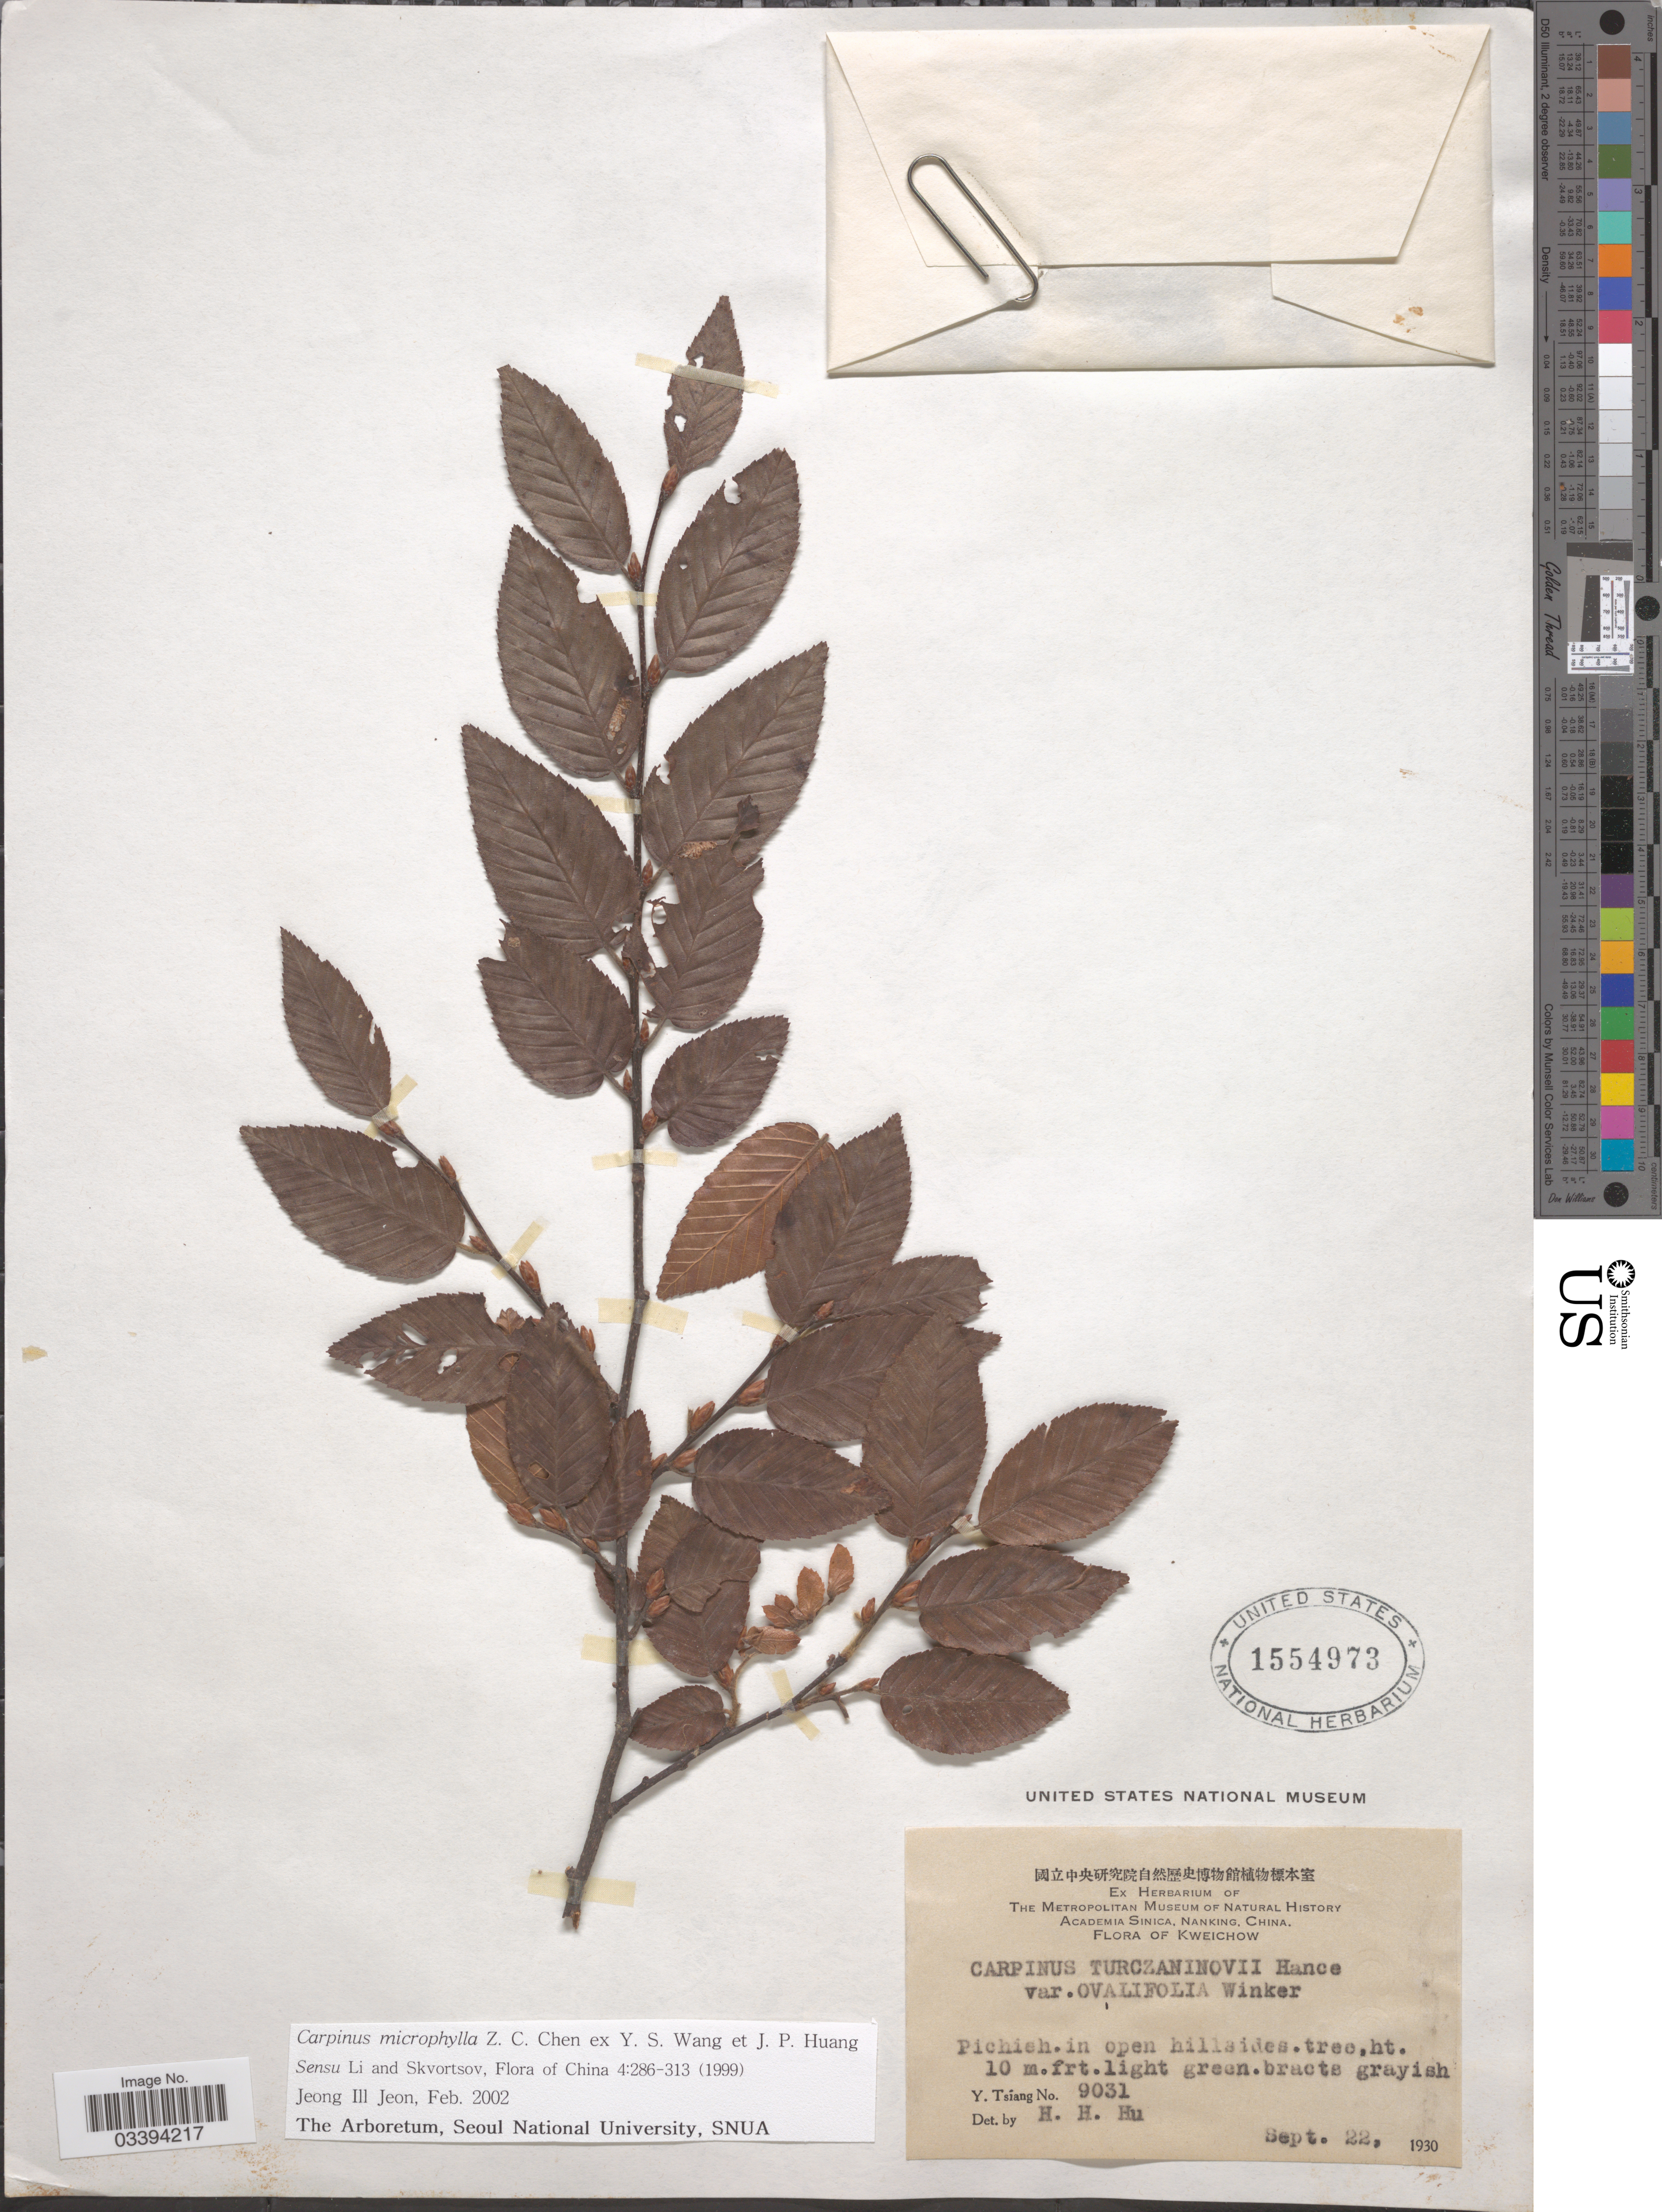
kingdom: Plantae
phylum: Tracheophyta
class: Magnoliopsida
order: Fagales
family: Betulaceae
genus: Carpinus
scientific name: Carpinus microphylla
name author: Z.C. Chen ex Y.S. Wang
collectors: Y. Tsiang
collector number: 9031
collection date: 1930-09-22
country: China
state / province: Guizhou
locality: Kweichow. Pichieh.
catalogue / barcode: US 1554973